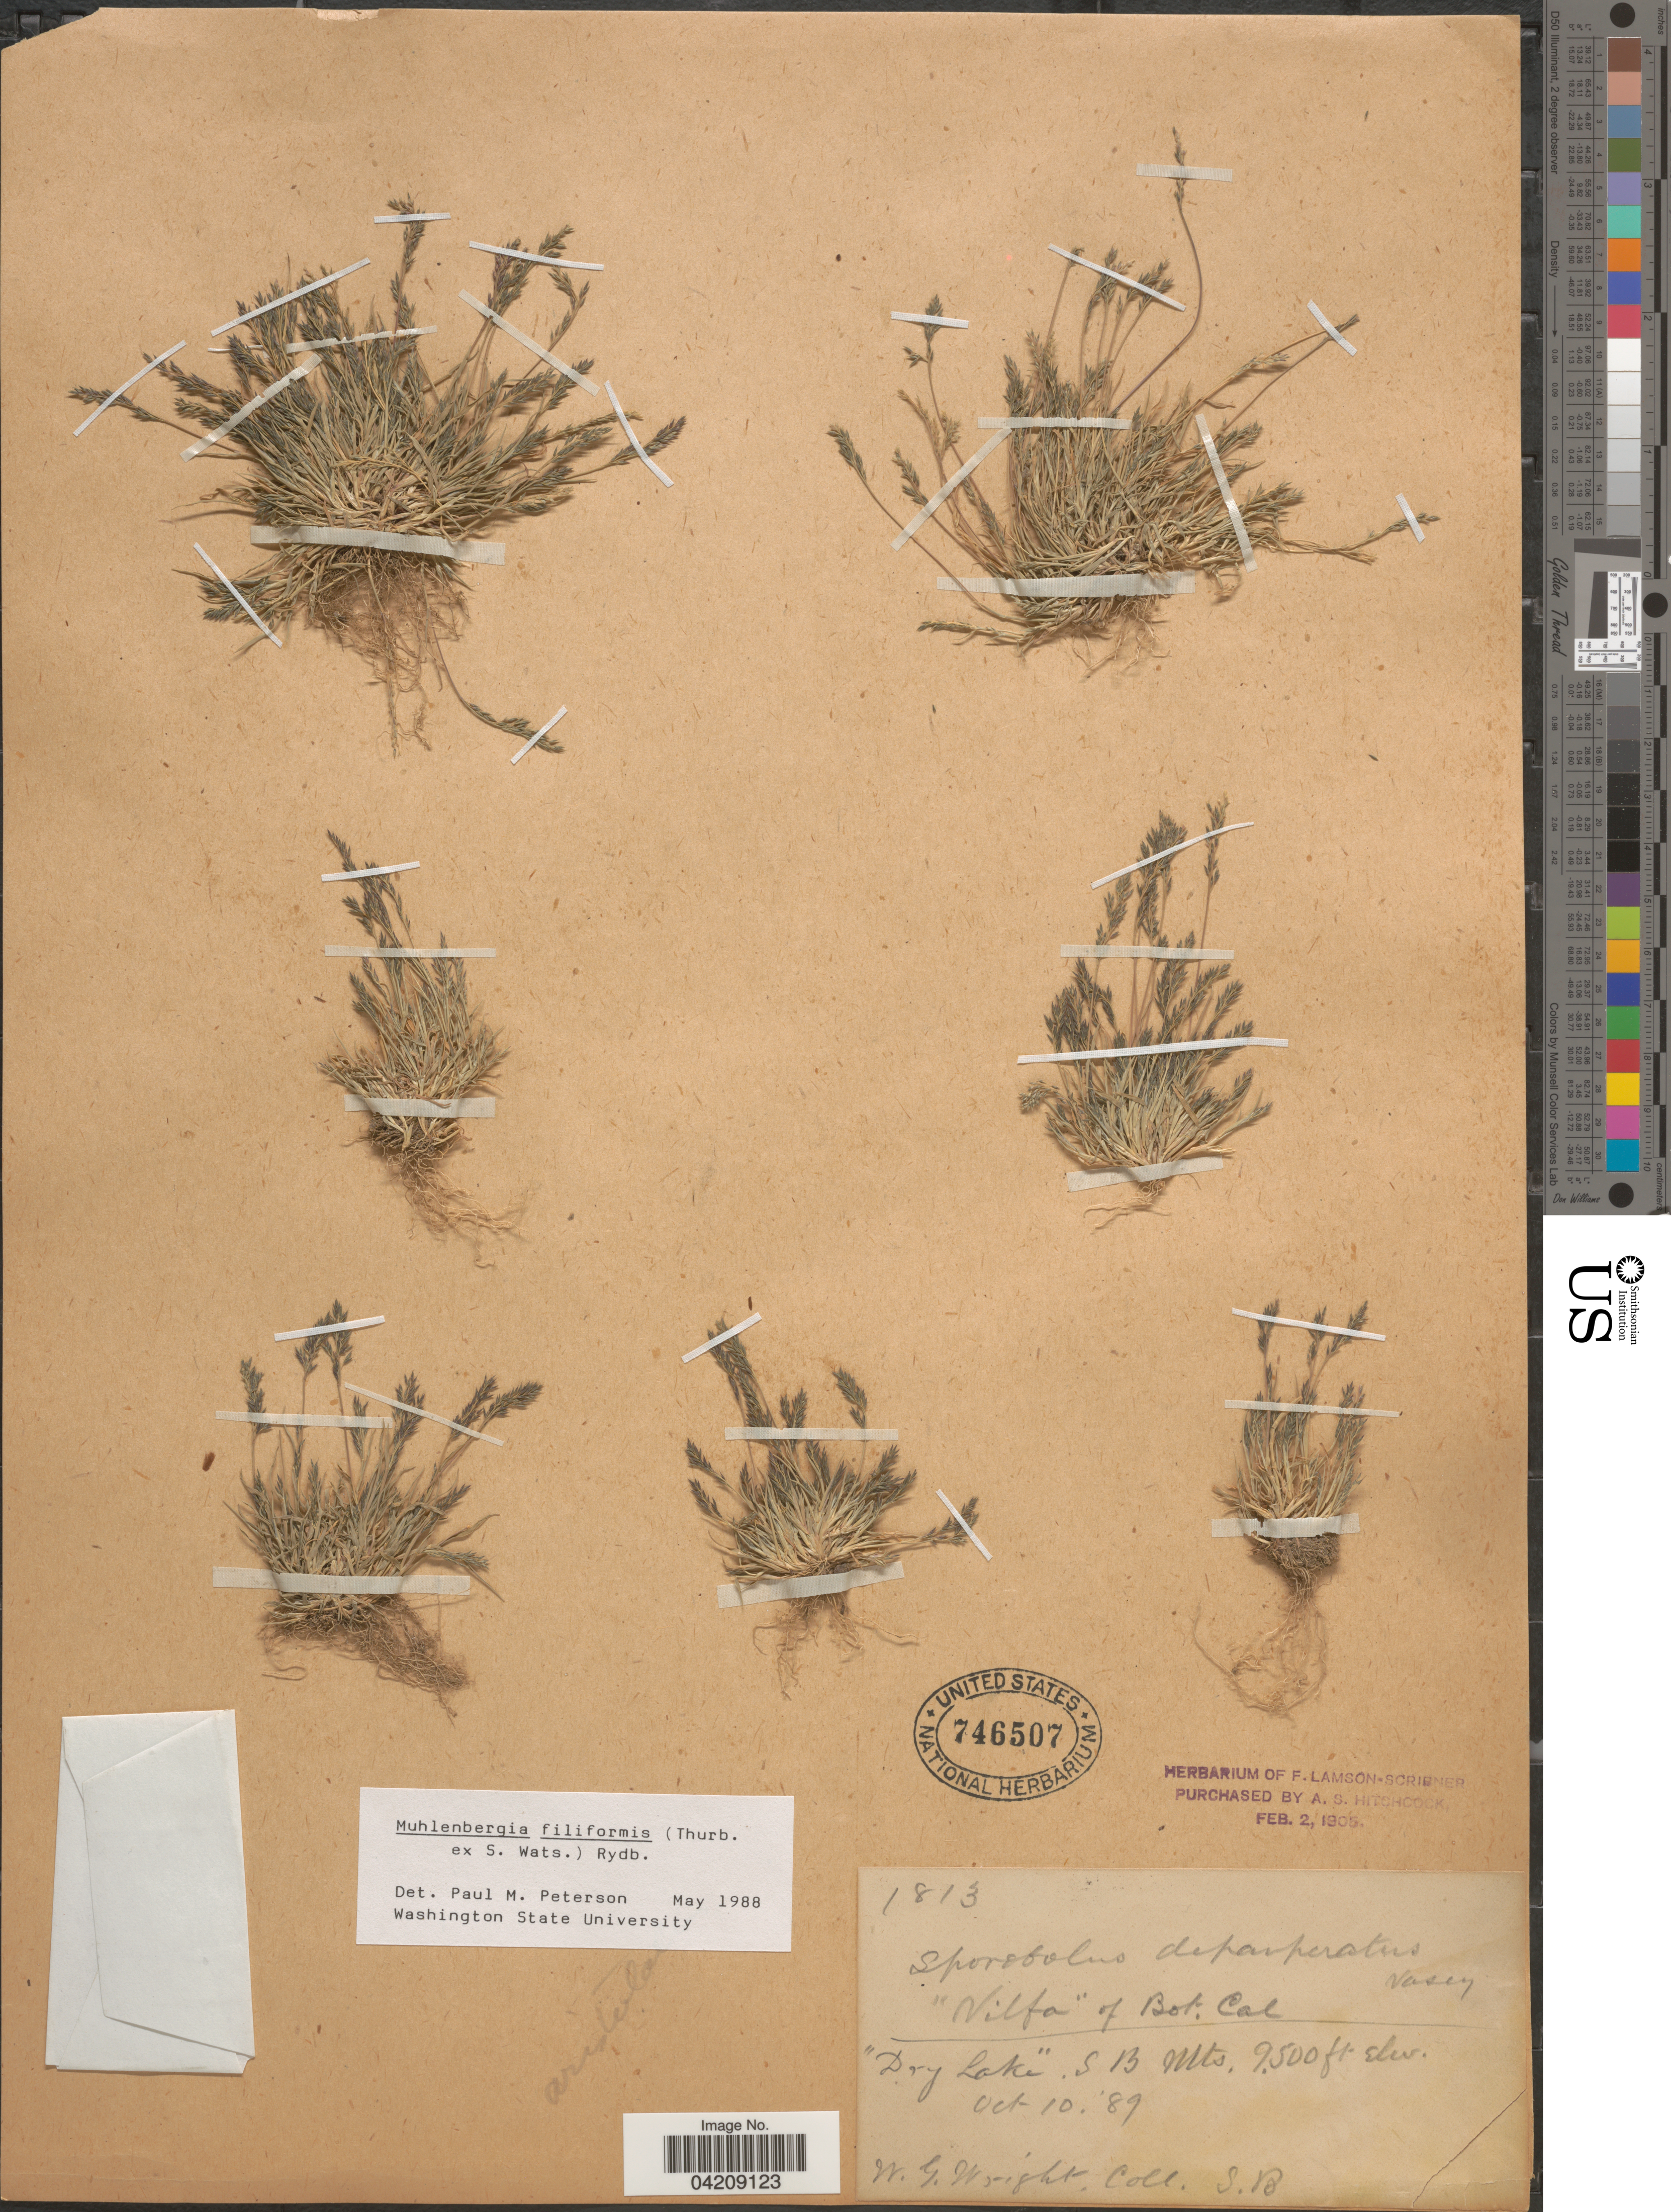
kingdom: Plantae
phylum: Tracheophyta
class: Liliopsida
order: Poales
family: Poaceae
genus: Muhlenbergia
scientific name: Muhlenbergia filiformis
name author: (Thurb. ex S. Watson) Rydb.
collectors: W. G. Wright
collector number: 1813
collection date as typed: Transcribed d/m/y: 10/10/89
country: United States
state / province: California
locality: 'Vilfa of Bot. Cal. "Dry Lake", S. B. Mts.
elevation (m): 2896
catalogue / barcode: US 746507